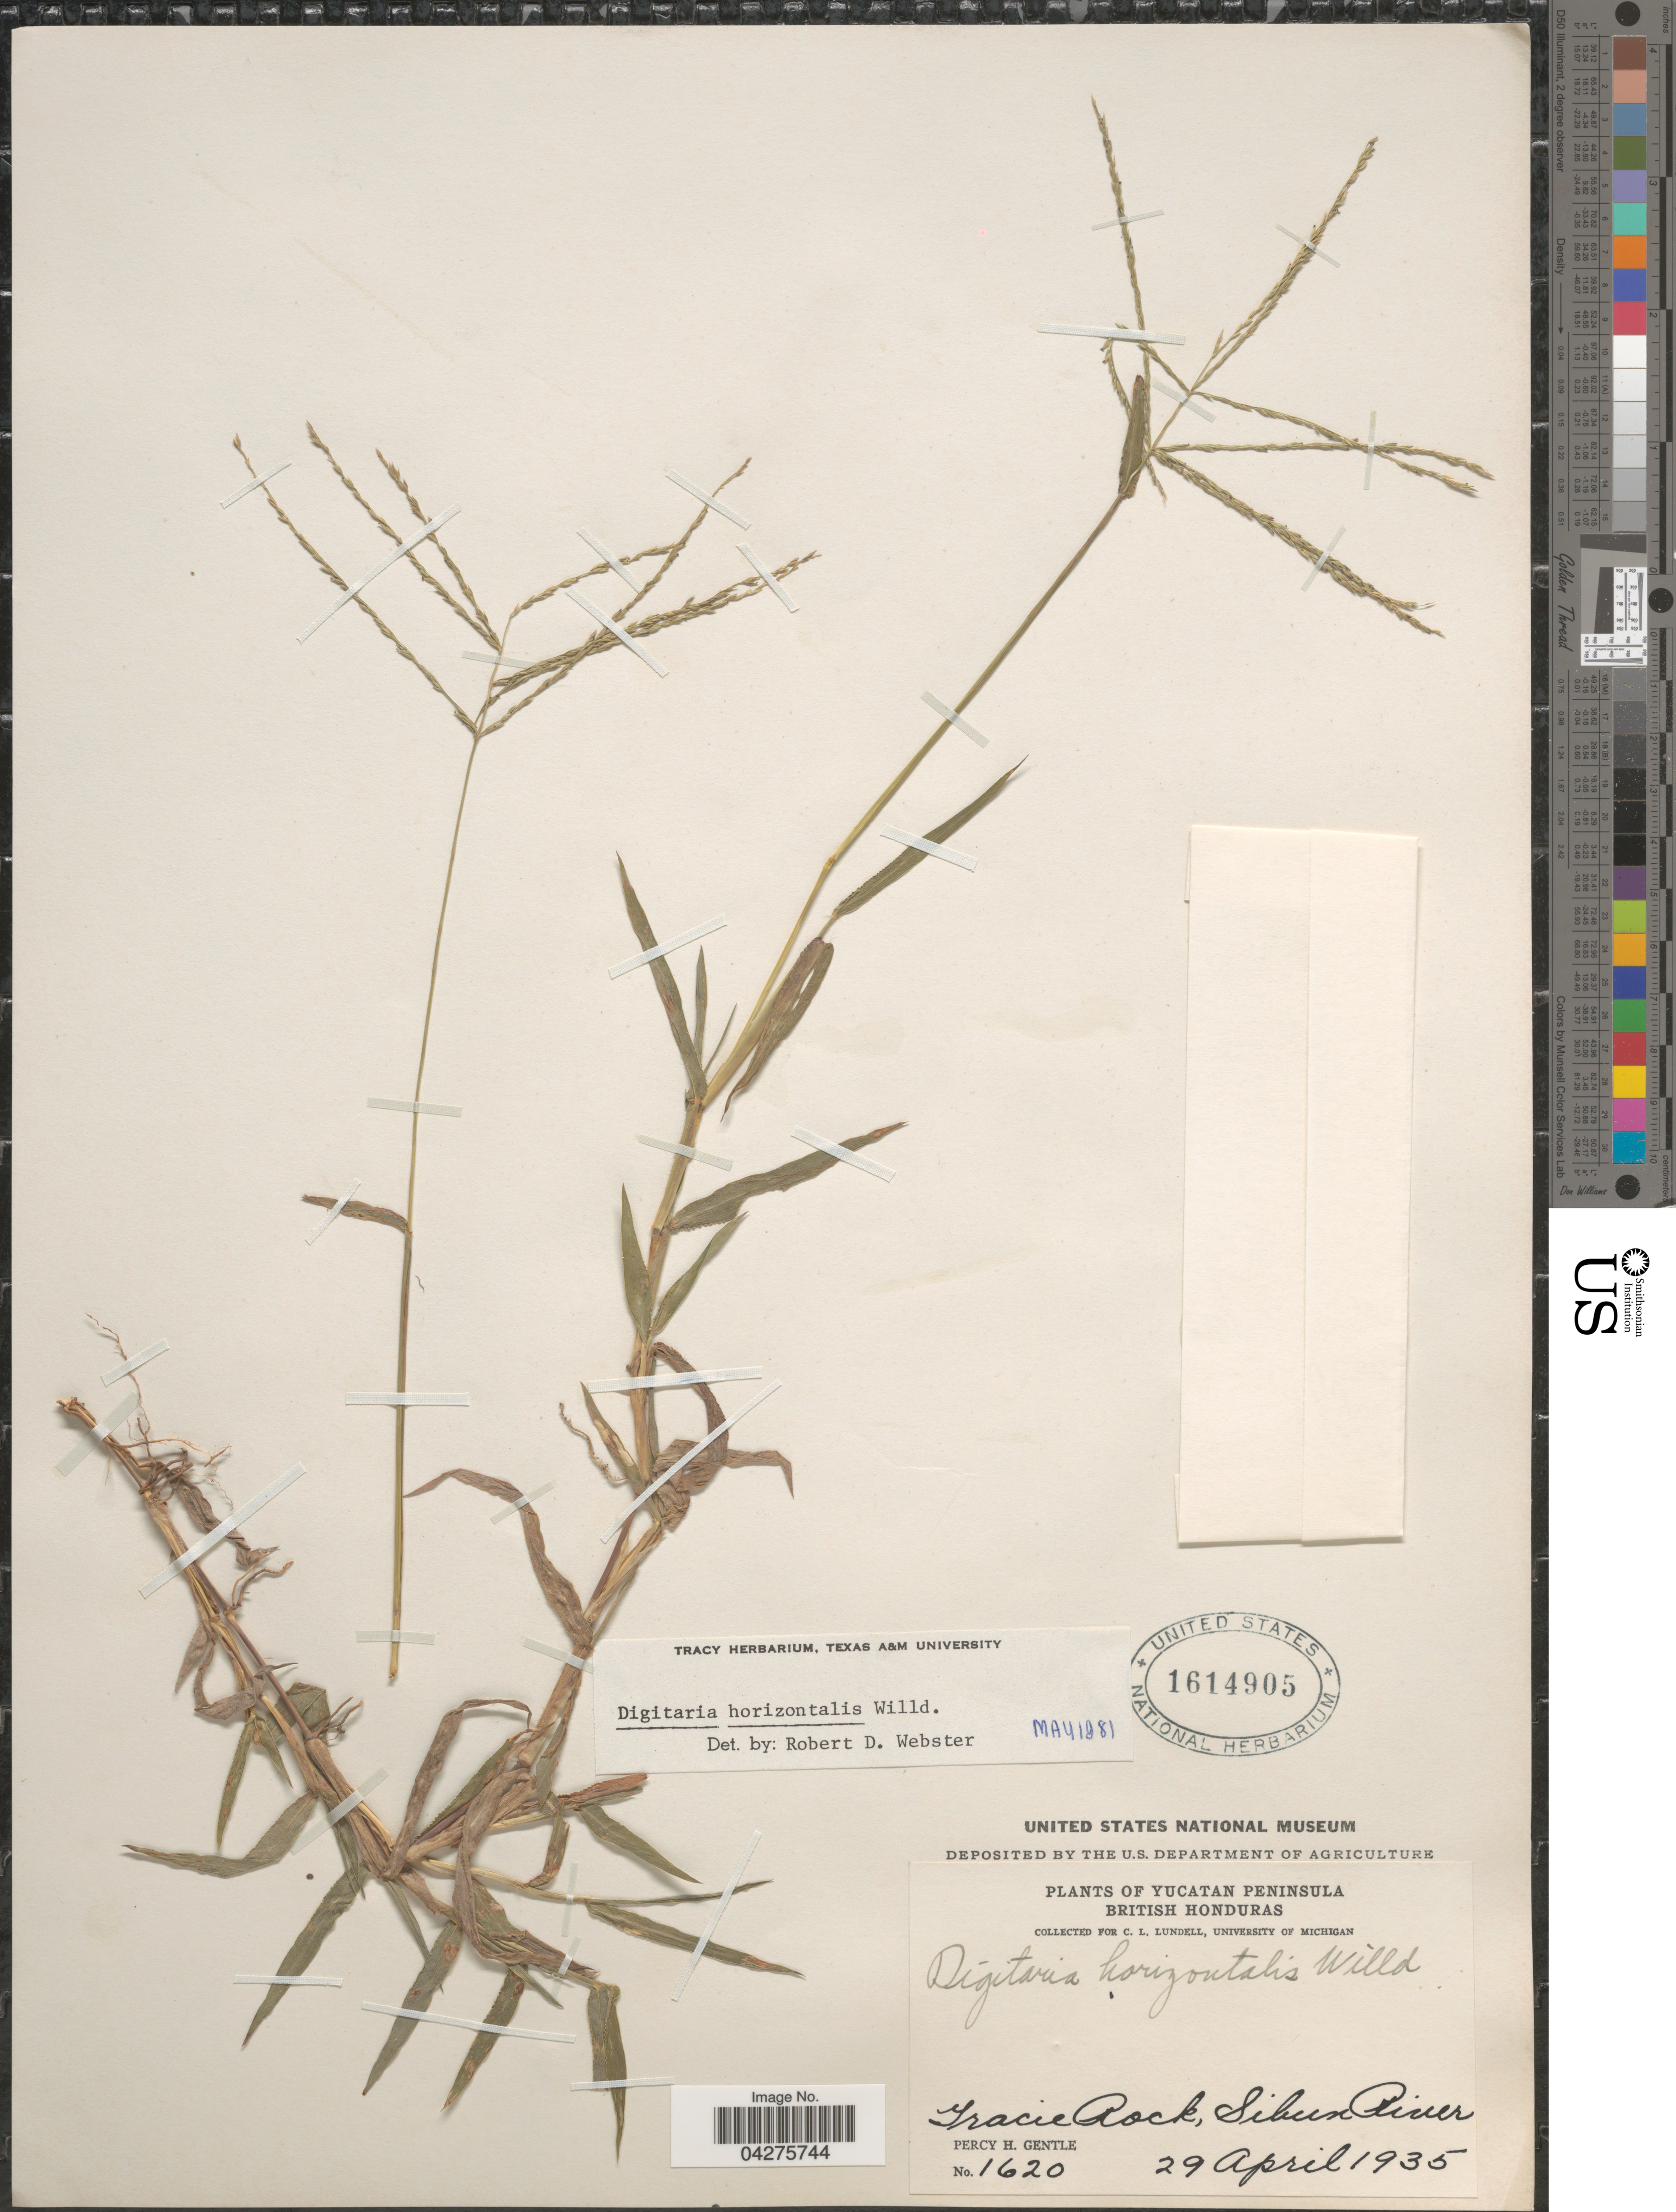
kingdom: Plantae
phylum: Tracheophyta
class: Liliopsida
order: Poales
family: Poaceae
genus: Digitaria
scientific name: Digitaria horizontalis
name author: Willd.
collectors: P. H. Gentle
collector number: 1620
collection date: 1935-04-29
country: Belize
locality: Yucatan Peninsula. British Honduras. Gracie Rock, Sibun River.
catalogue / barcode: US 1614905